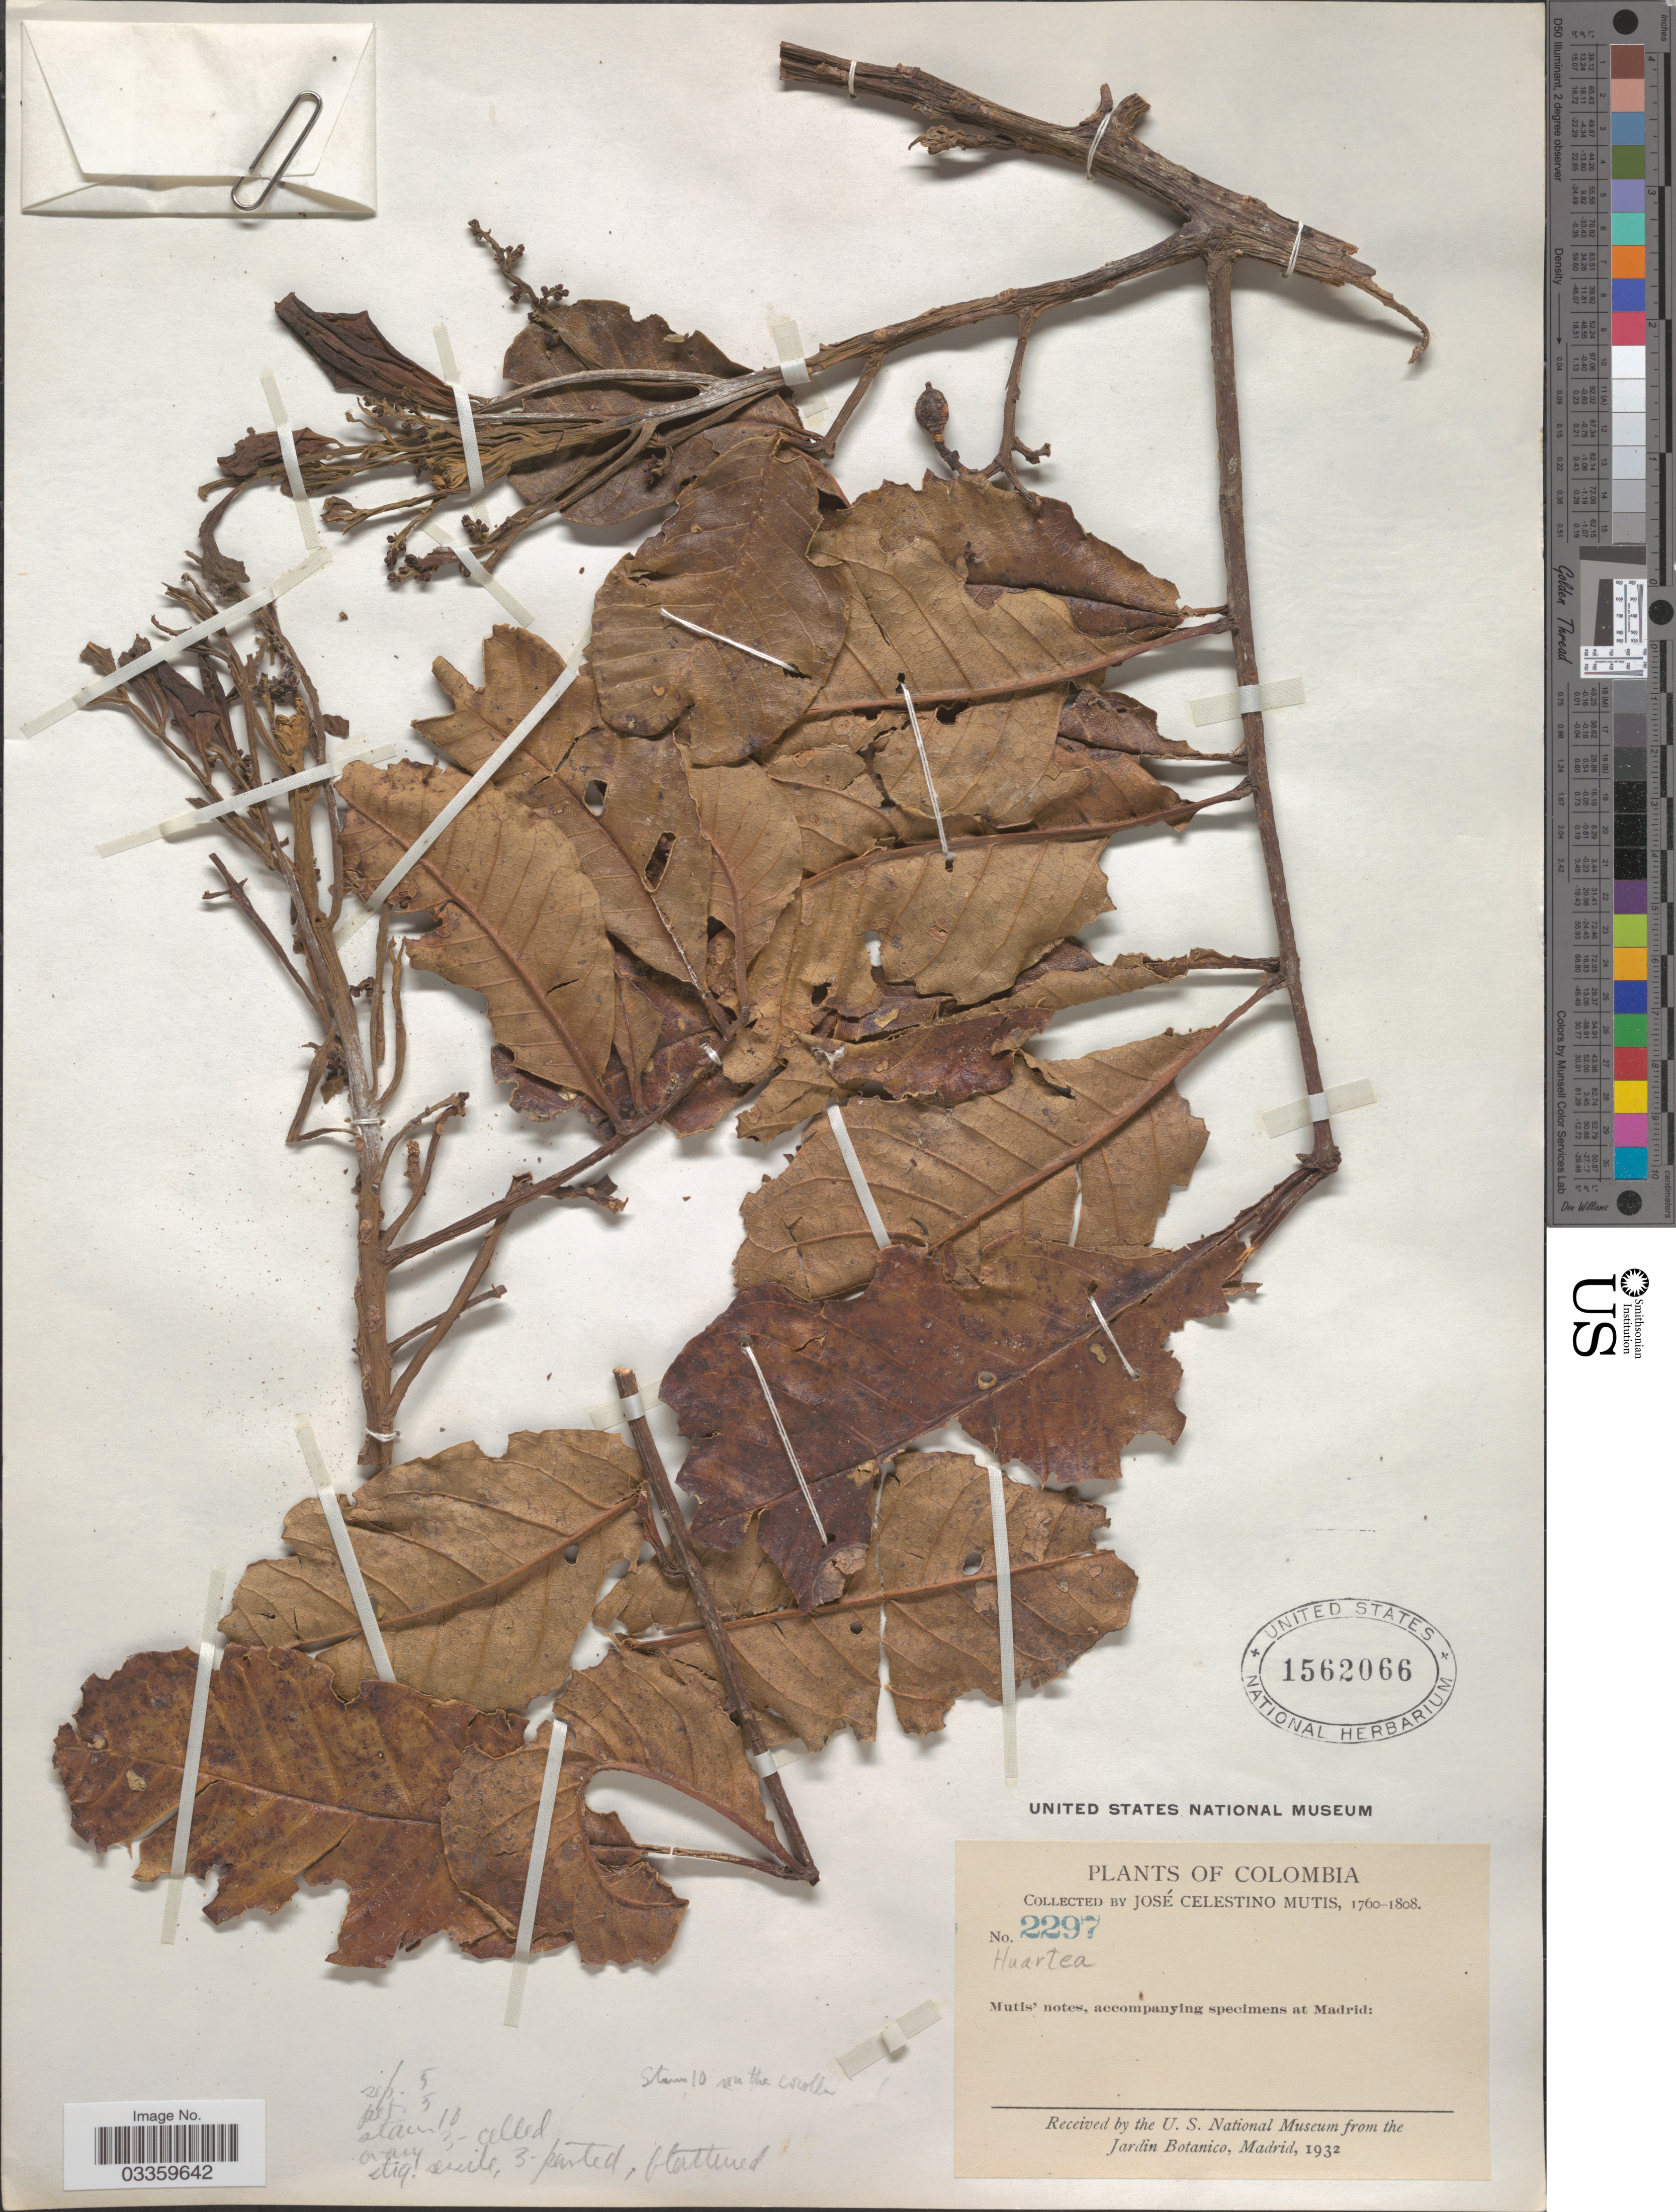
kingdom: Plantae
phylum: Tracheophyta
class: Magnoliopsida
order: Huerteales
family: Tapisciaceae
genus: Huertea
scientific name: Huertea sp.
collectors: J. C. B. Mutis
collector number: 2297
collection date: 1760/1808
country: Colombia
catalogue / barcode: US 1562066